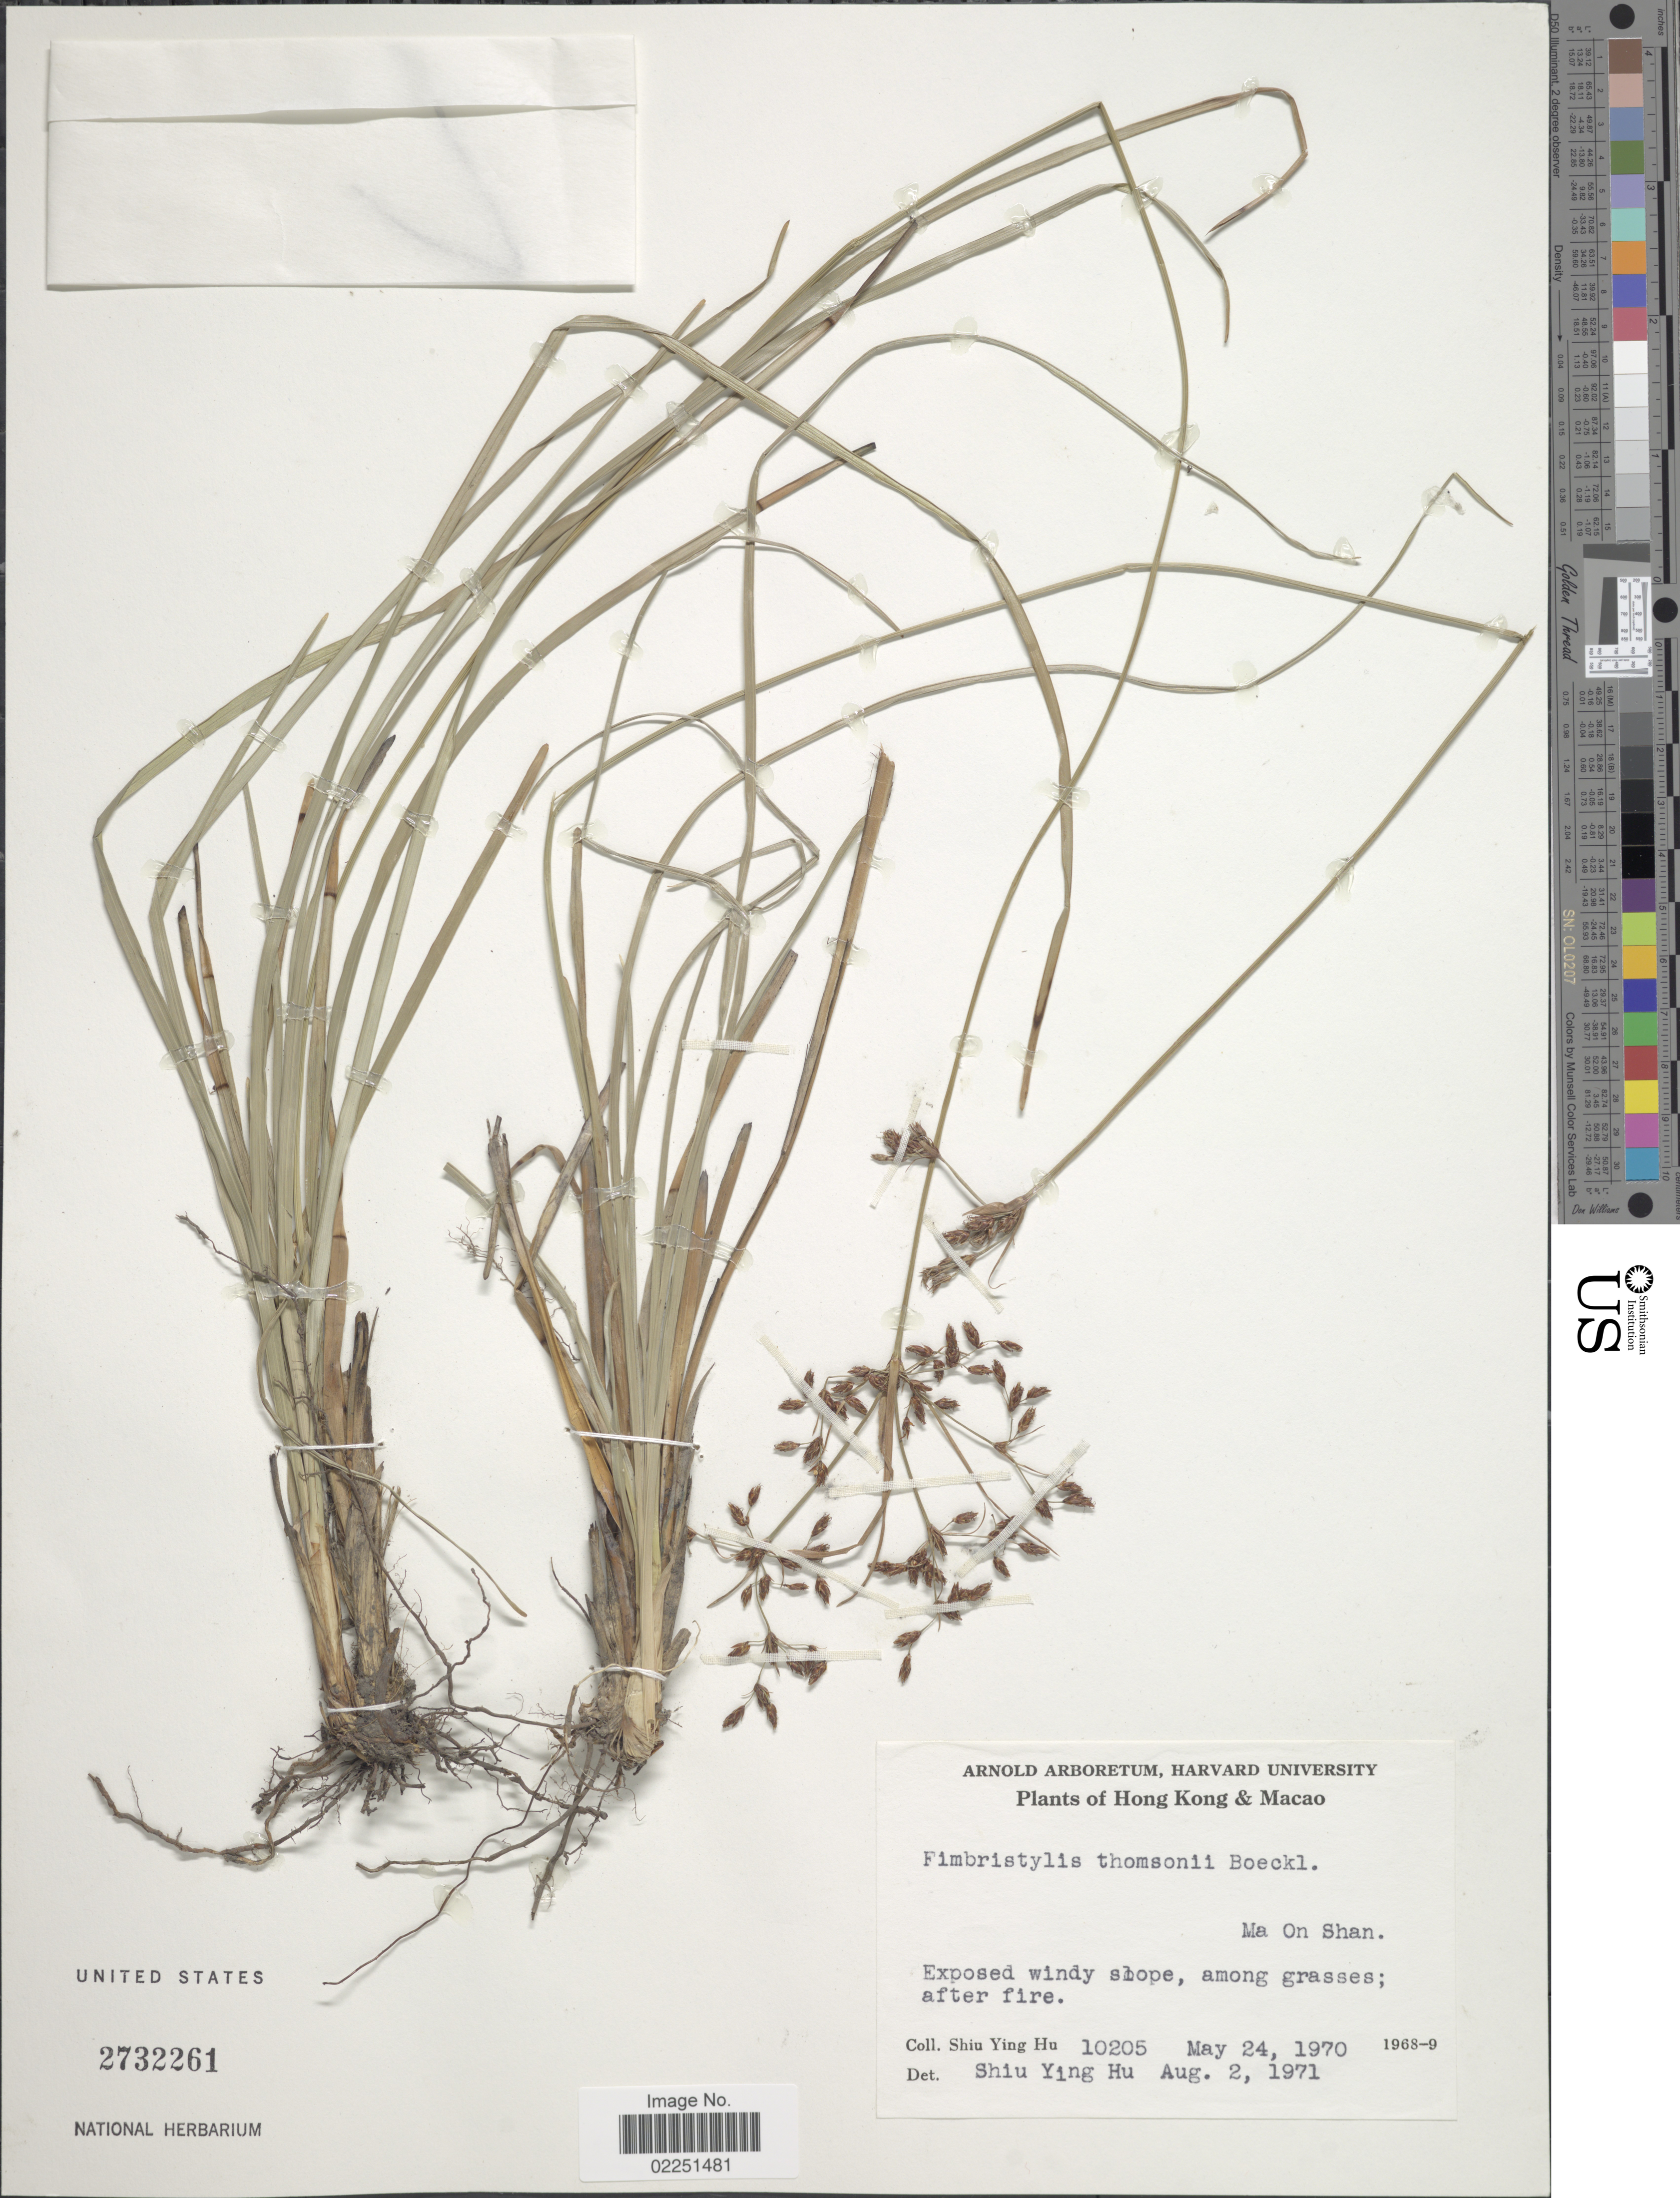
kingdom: Plantae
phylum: Tracheophyta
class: Liliopsida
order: Poales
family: Cyperaceae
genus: Fimbristylis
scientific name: Fimbristylis thomsonii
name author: Boeckeler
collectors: S. Y. Hu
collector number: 10205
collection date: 1970-05-24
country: China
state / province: Hong Kong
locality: Macao. Ma On Shan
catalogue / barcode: US 2732261